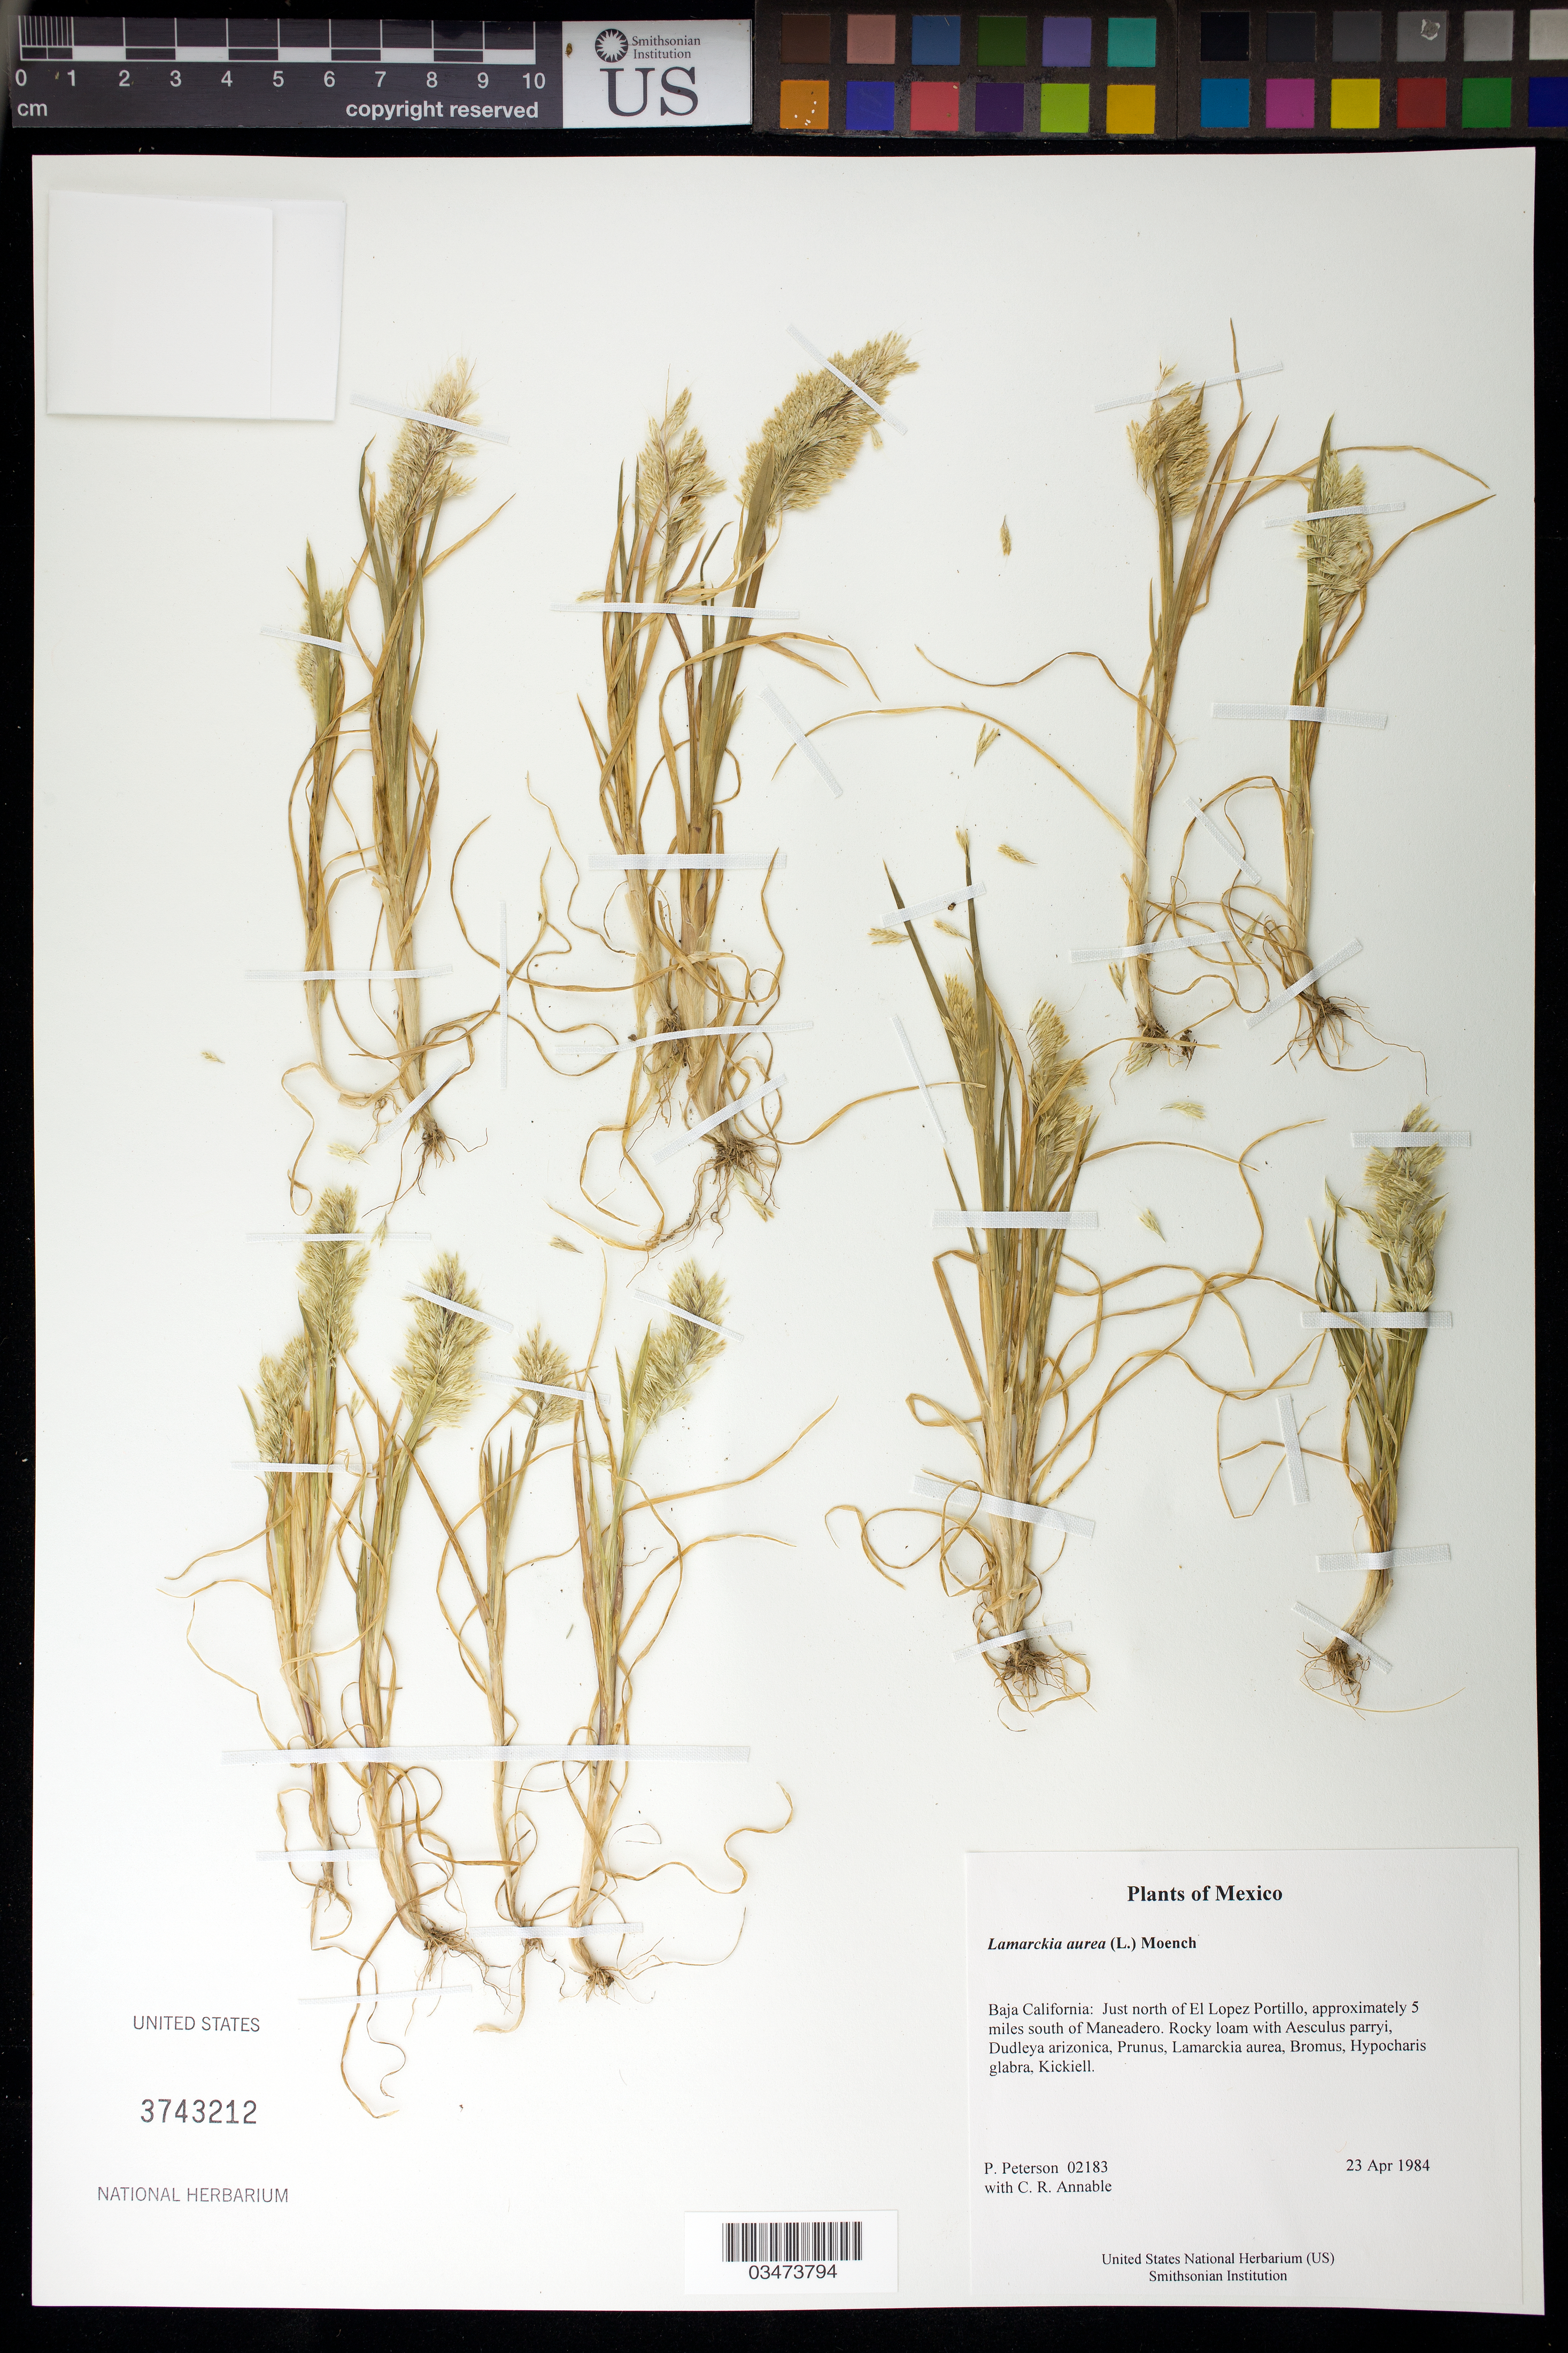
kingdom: Plantae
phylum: Tracheophyta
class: Liliopsida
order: Poales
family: Poaceae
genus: Lamarckia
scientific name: Lamarckia aurea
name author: (L.) Moench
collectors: P. M. Peterson & C. R. Annable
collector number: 02183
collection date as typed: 23 Apr 1984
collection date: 1984-04-23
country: Mexico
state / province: Baja California Norte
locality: Just north of El Lopez Portillo, approximately 5 miles south of Maneadero.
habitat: Rocky loam with Aesculus parryi, Dudleya arizonica, Prunus, Lamarckia aurea, Bromus, Hypocharis glabra, Kickiell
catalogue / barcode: US 3743212